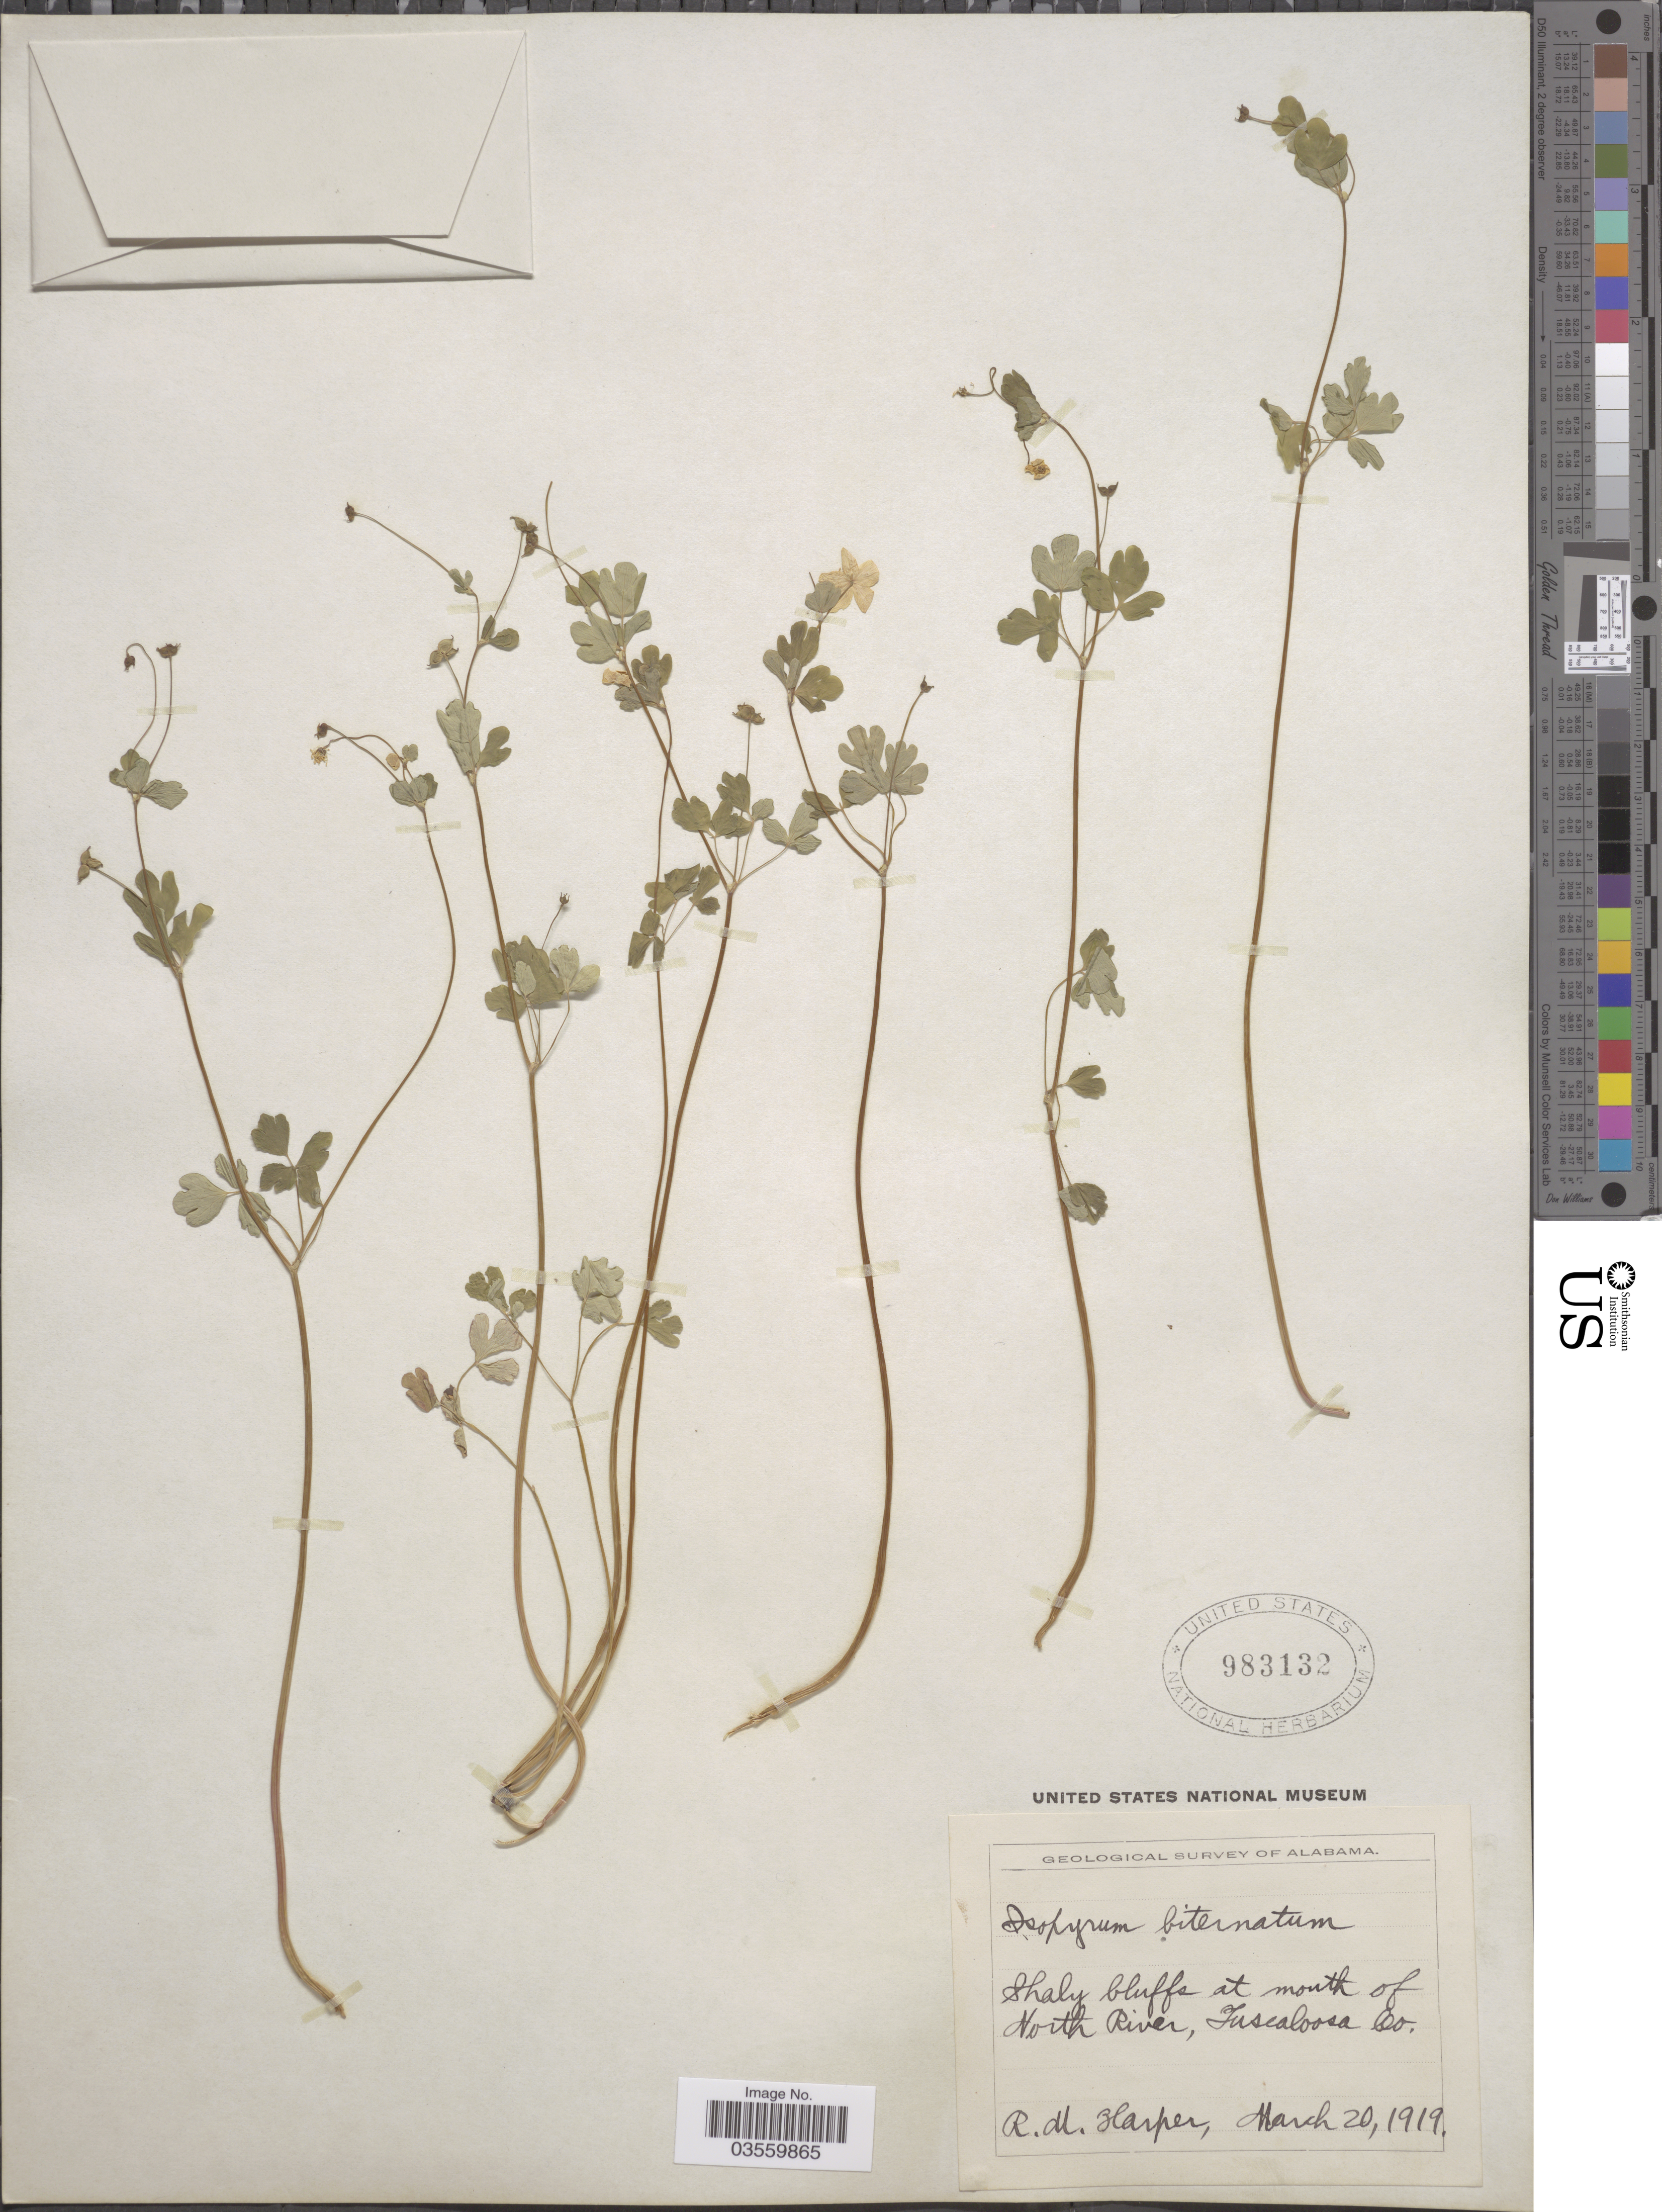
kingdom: Plantae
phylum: Tracheophyta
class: Magnoliopsida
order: Ranunculales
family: Ranunculaceae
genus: Enemion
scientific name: Enemion biternatum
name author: (Torr. & A. Gray) Raf.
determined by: Strong, Mark T., (BOT), Smithsonian Institution - National Museum of Natural History (UNITED STATES)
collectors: R. Harper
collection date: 1919-03-20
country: United States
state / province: Alabama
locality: Shaly bluffs at mouth of North River, Tuscaloosa Co.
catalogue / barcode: US 983132